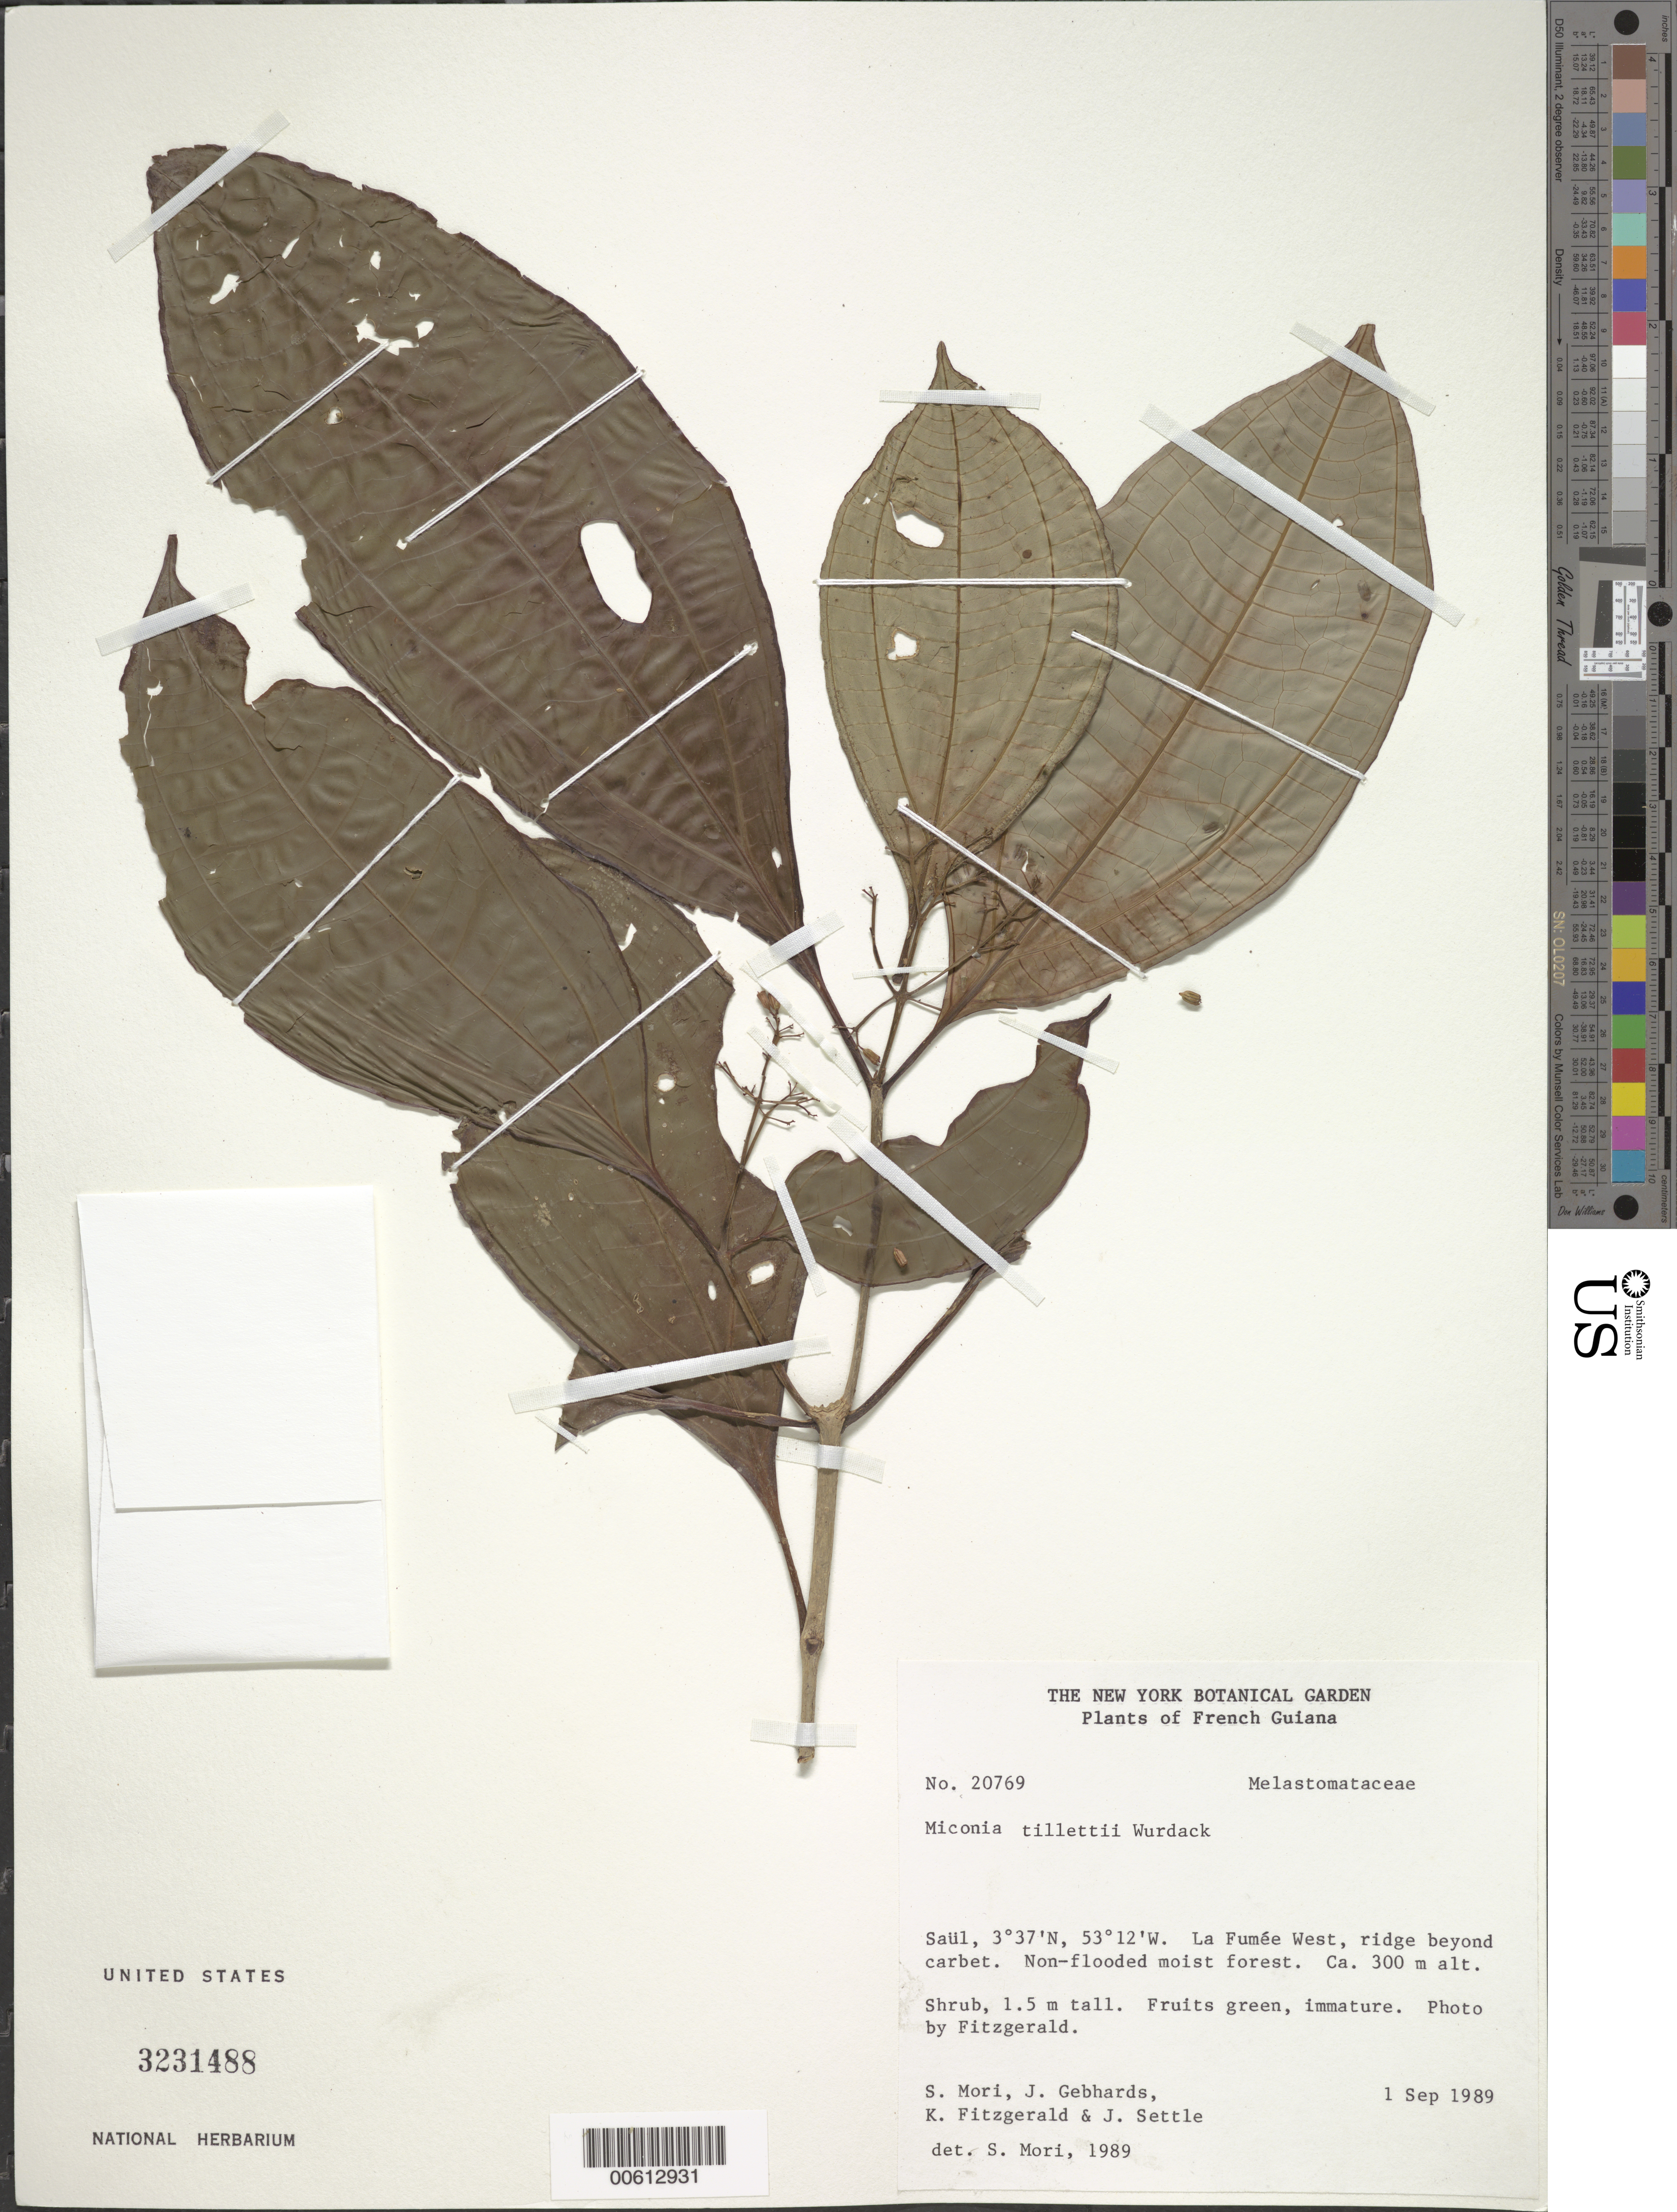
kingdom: Plantae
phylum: Tracheophyta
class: Magnoliopsida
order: Myrtales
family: Melastomataceae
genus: Miconia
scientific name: Miconia tillettii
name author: Wurdack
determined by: Mori, Scott A.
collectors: S. Mori, J. Gebhards, N. Stevens & N. Ishikawa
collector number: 20769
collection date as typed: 1-Sep-89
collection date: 1989-09-01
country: French Guiana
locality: Saül, La Fumée West, ridge just beyond ONF Carbet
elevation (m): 300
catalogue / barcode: US 3231488